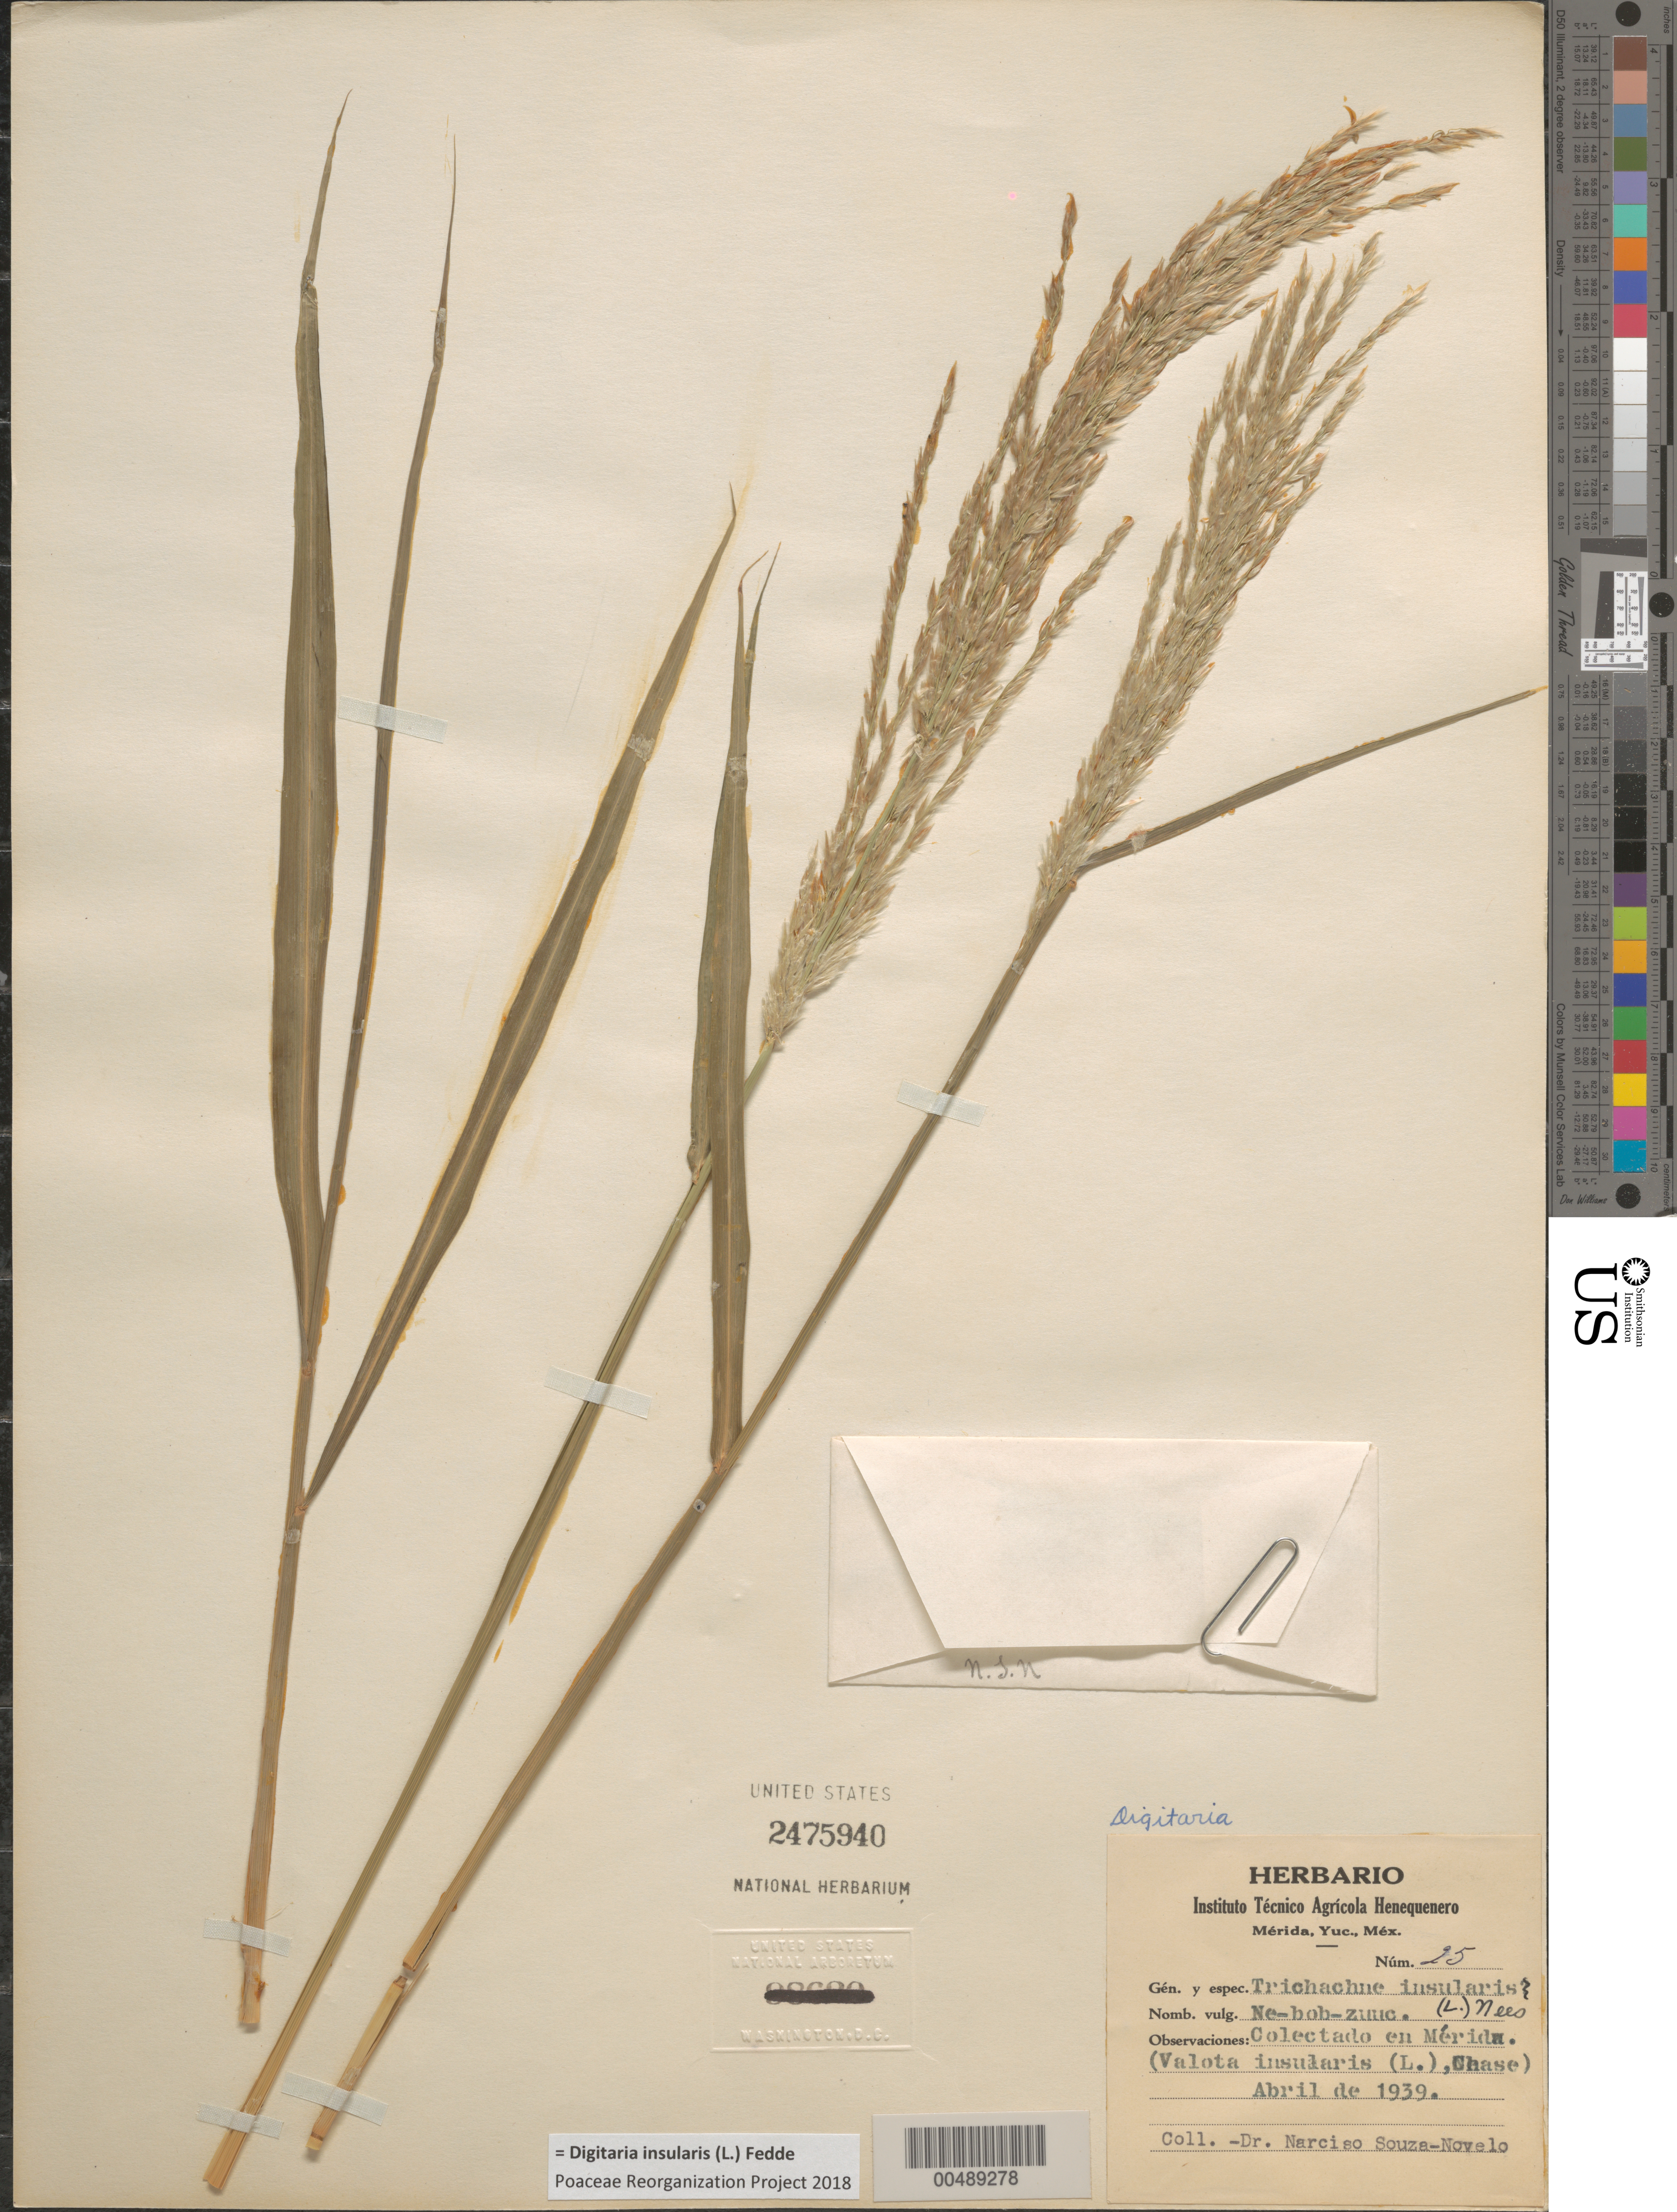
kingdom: Plantae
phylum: Tracheophyta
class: Liliopsida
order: Poales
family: Poaceae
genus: Digitaria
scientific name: Digitaria insularis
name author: (L.) Fedde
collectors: N. Souza-Novelo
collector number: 25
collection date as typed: Apr 1939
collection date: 1939-04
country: Mexico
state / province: Yucatan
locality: Mérida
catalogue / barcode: US 2475940